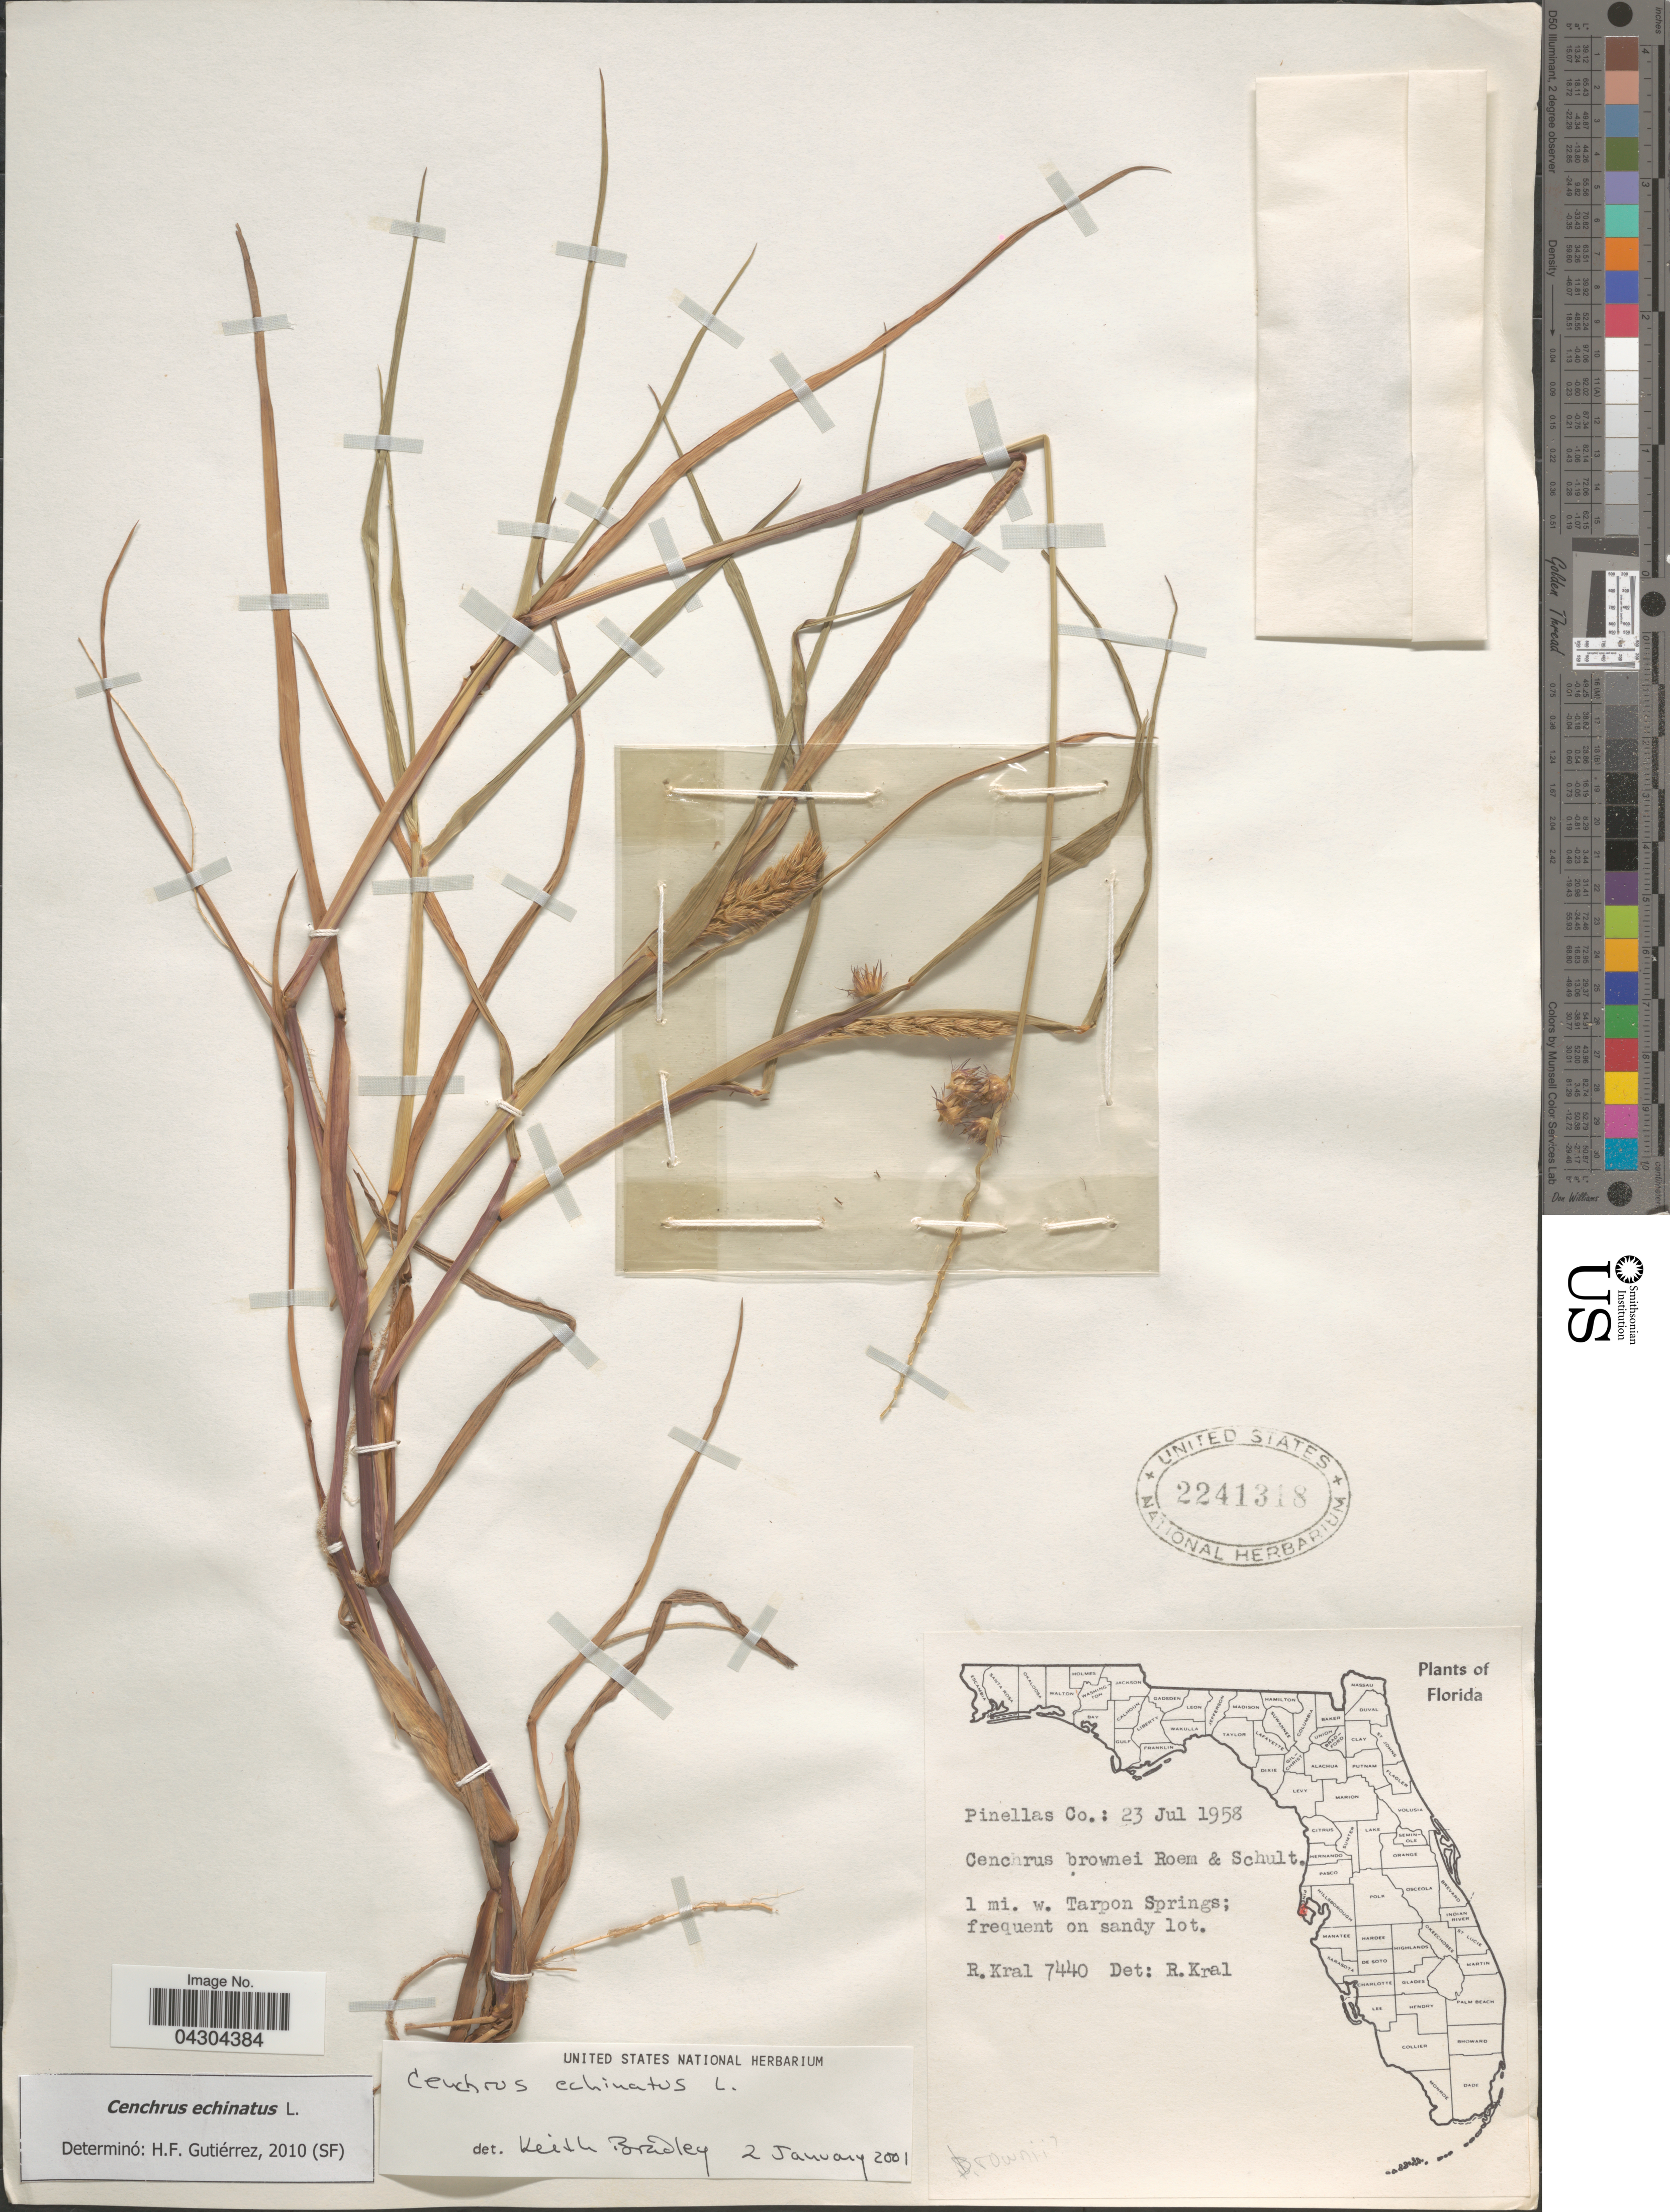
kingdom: Plantae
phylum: Tracheophyta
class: Liliopsida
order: Poales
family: Poaceae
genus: Cenchrus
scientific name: Cenchrus echinatus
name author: L.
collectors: R. Kral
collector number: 7440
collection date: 1958-07-23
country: United States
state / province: Florida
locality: Pinellas Co.: 1 mi. w. Tarpon Springs; frequent on sandy lot.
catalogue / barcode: US 2241318